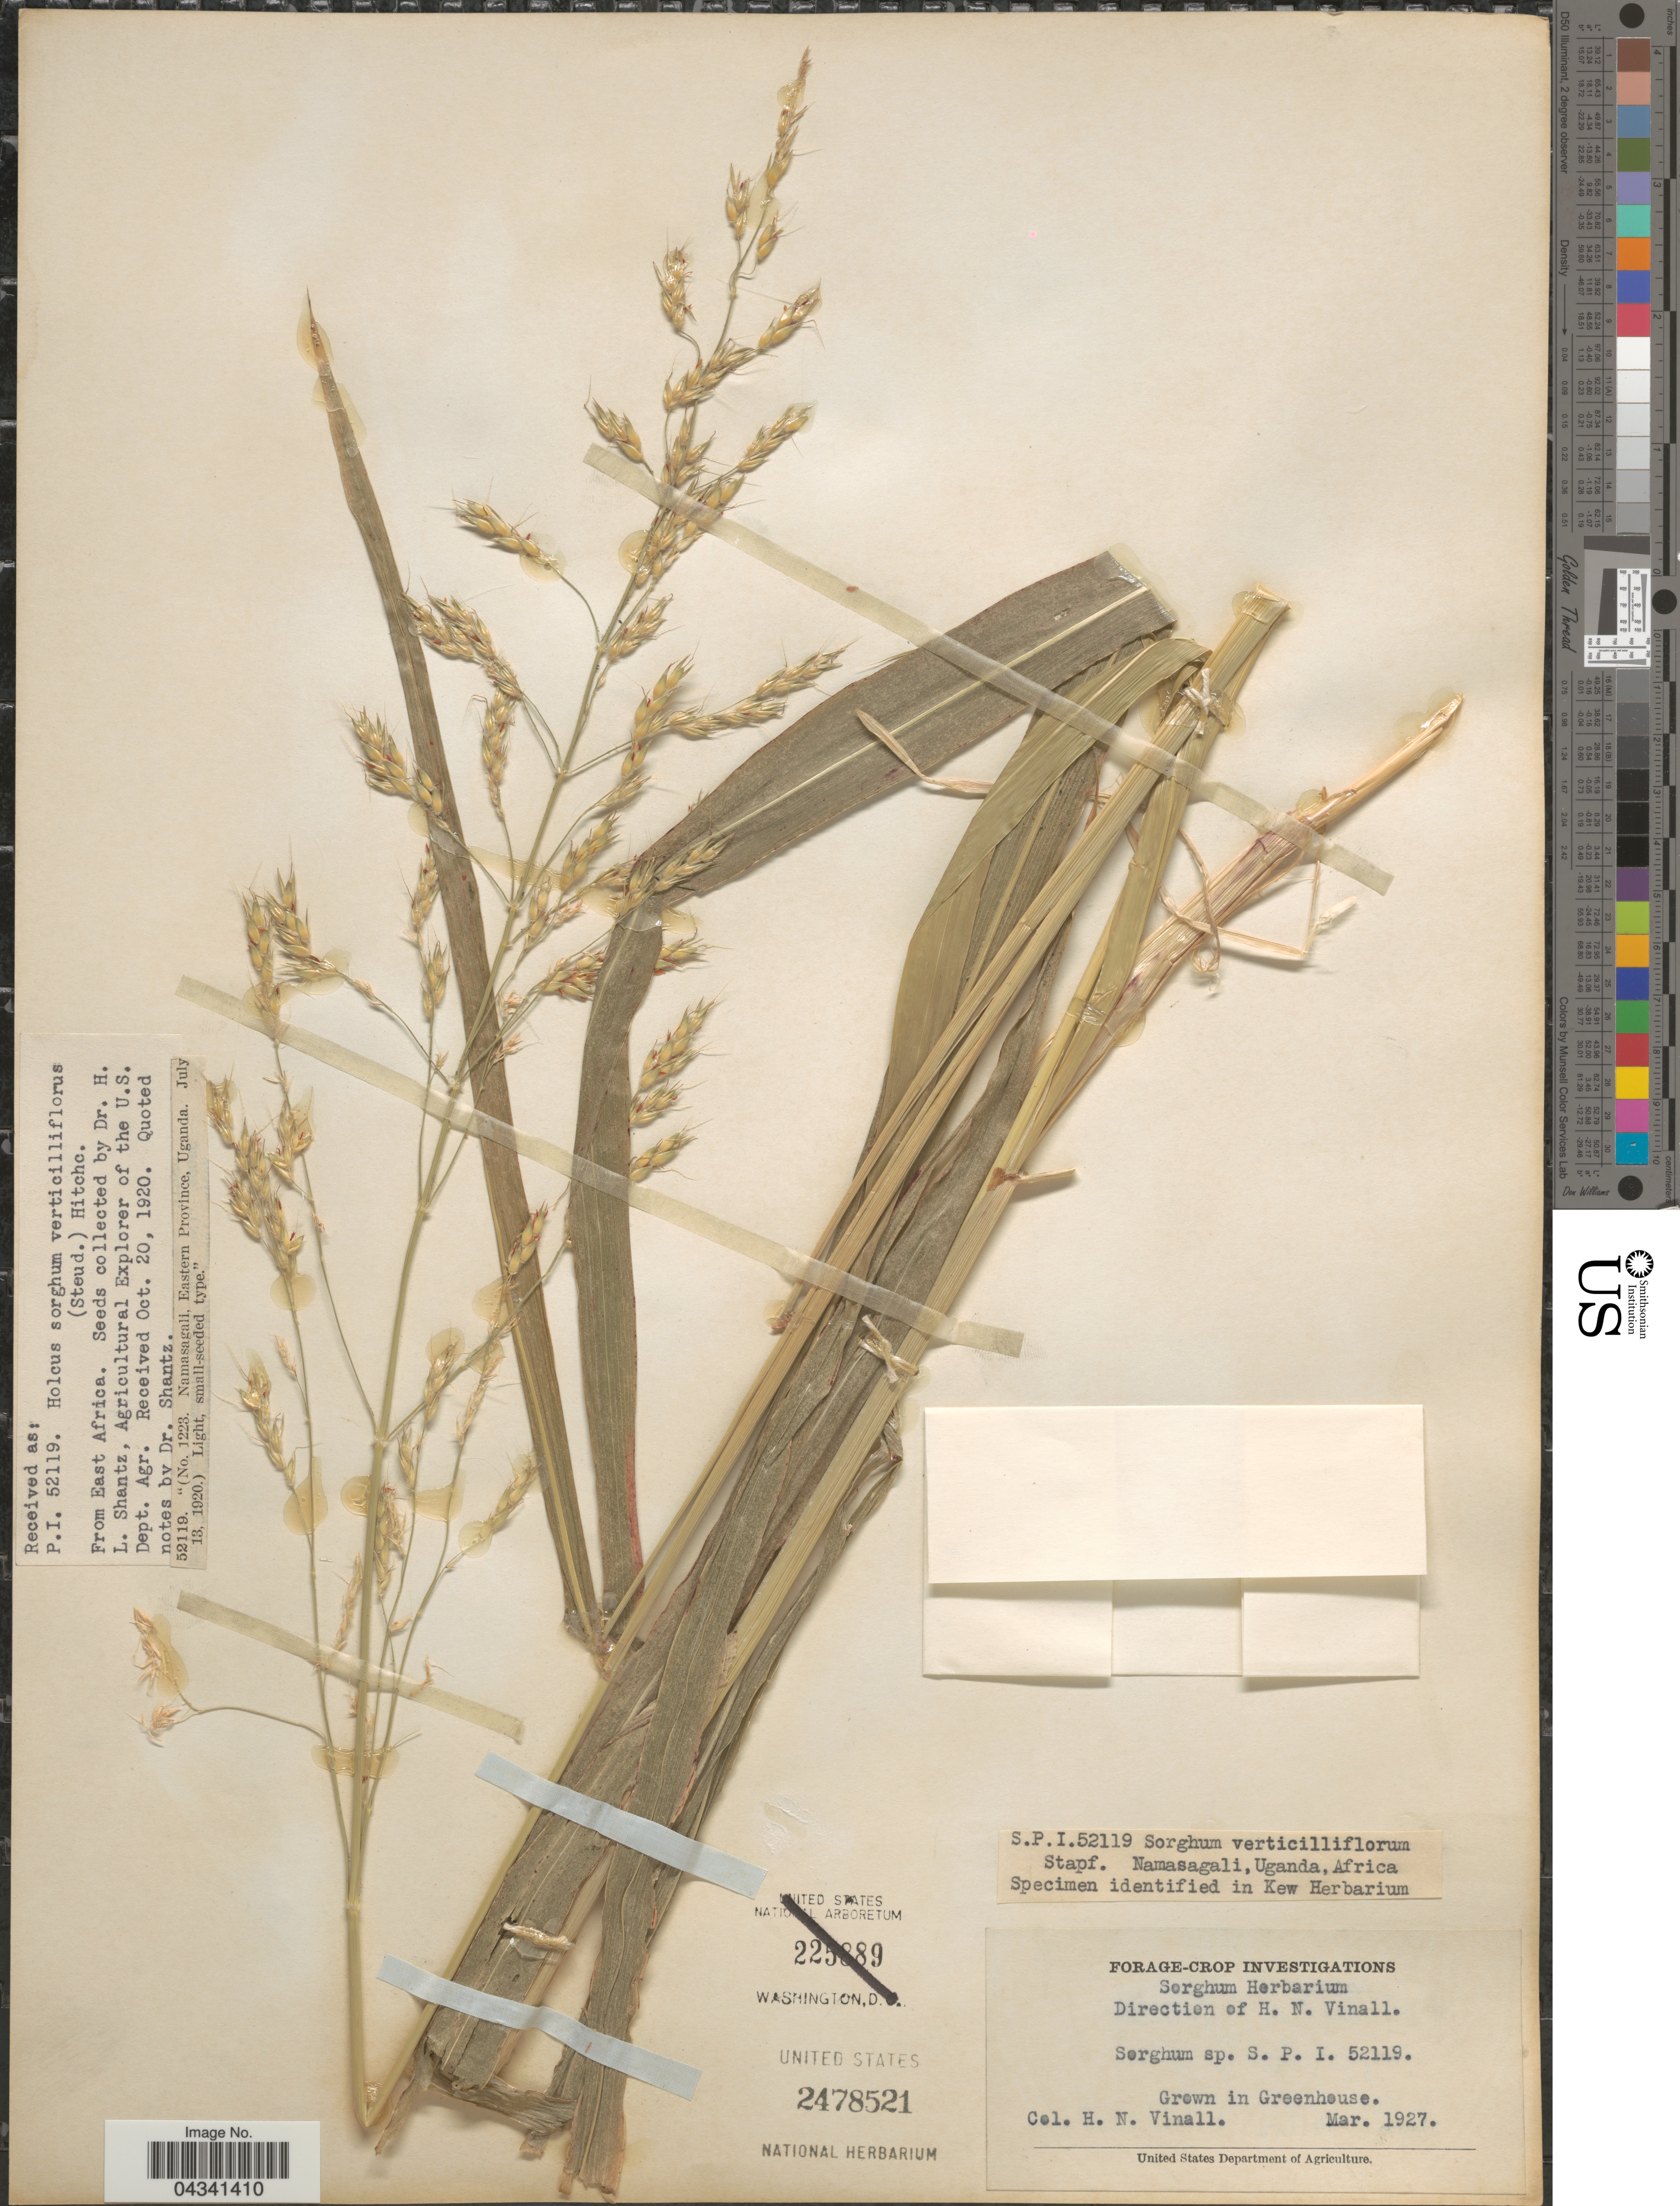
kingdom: Plantae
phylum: Tracheophyta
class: Liliopsida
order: Poales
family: Poaceae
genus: Sorghum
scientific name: Sorghum arundinaceum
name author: (Desv.) Stapf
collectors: H. Vinall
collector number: S.P.I. 52119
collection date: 1927-03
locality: Grown in Greenhouse.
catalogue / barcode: US 2478521